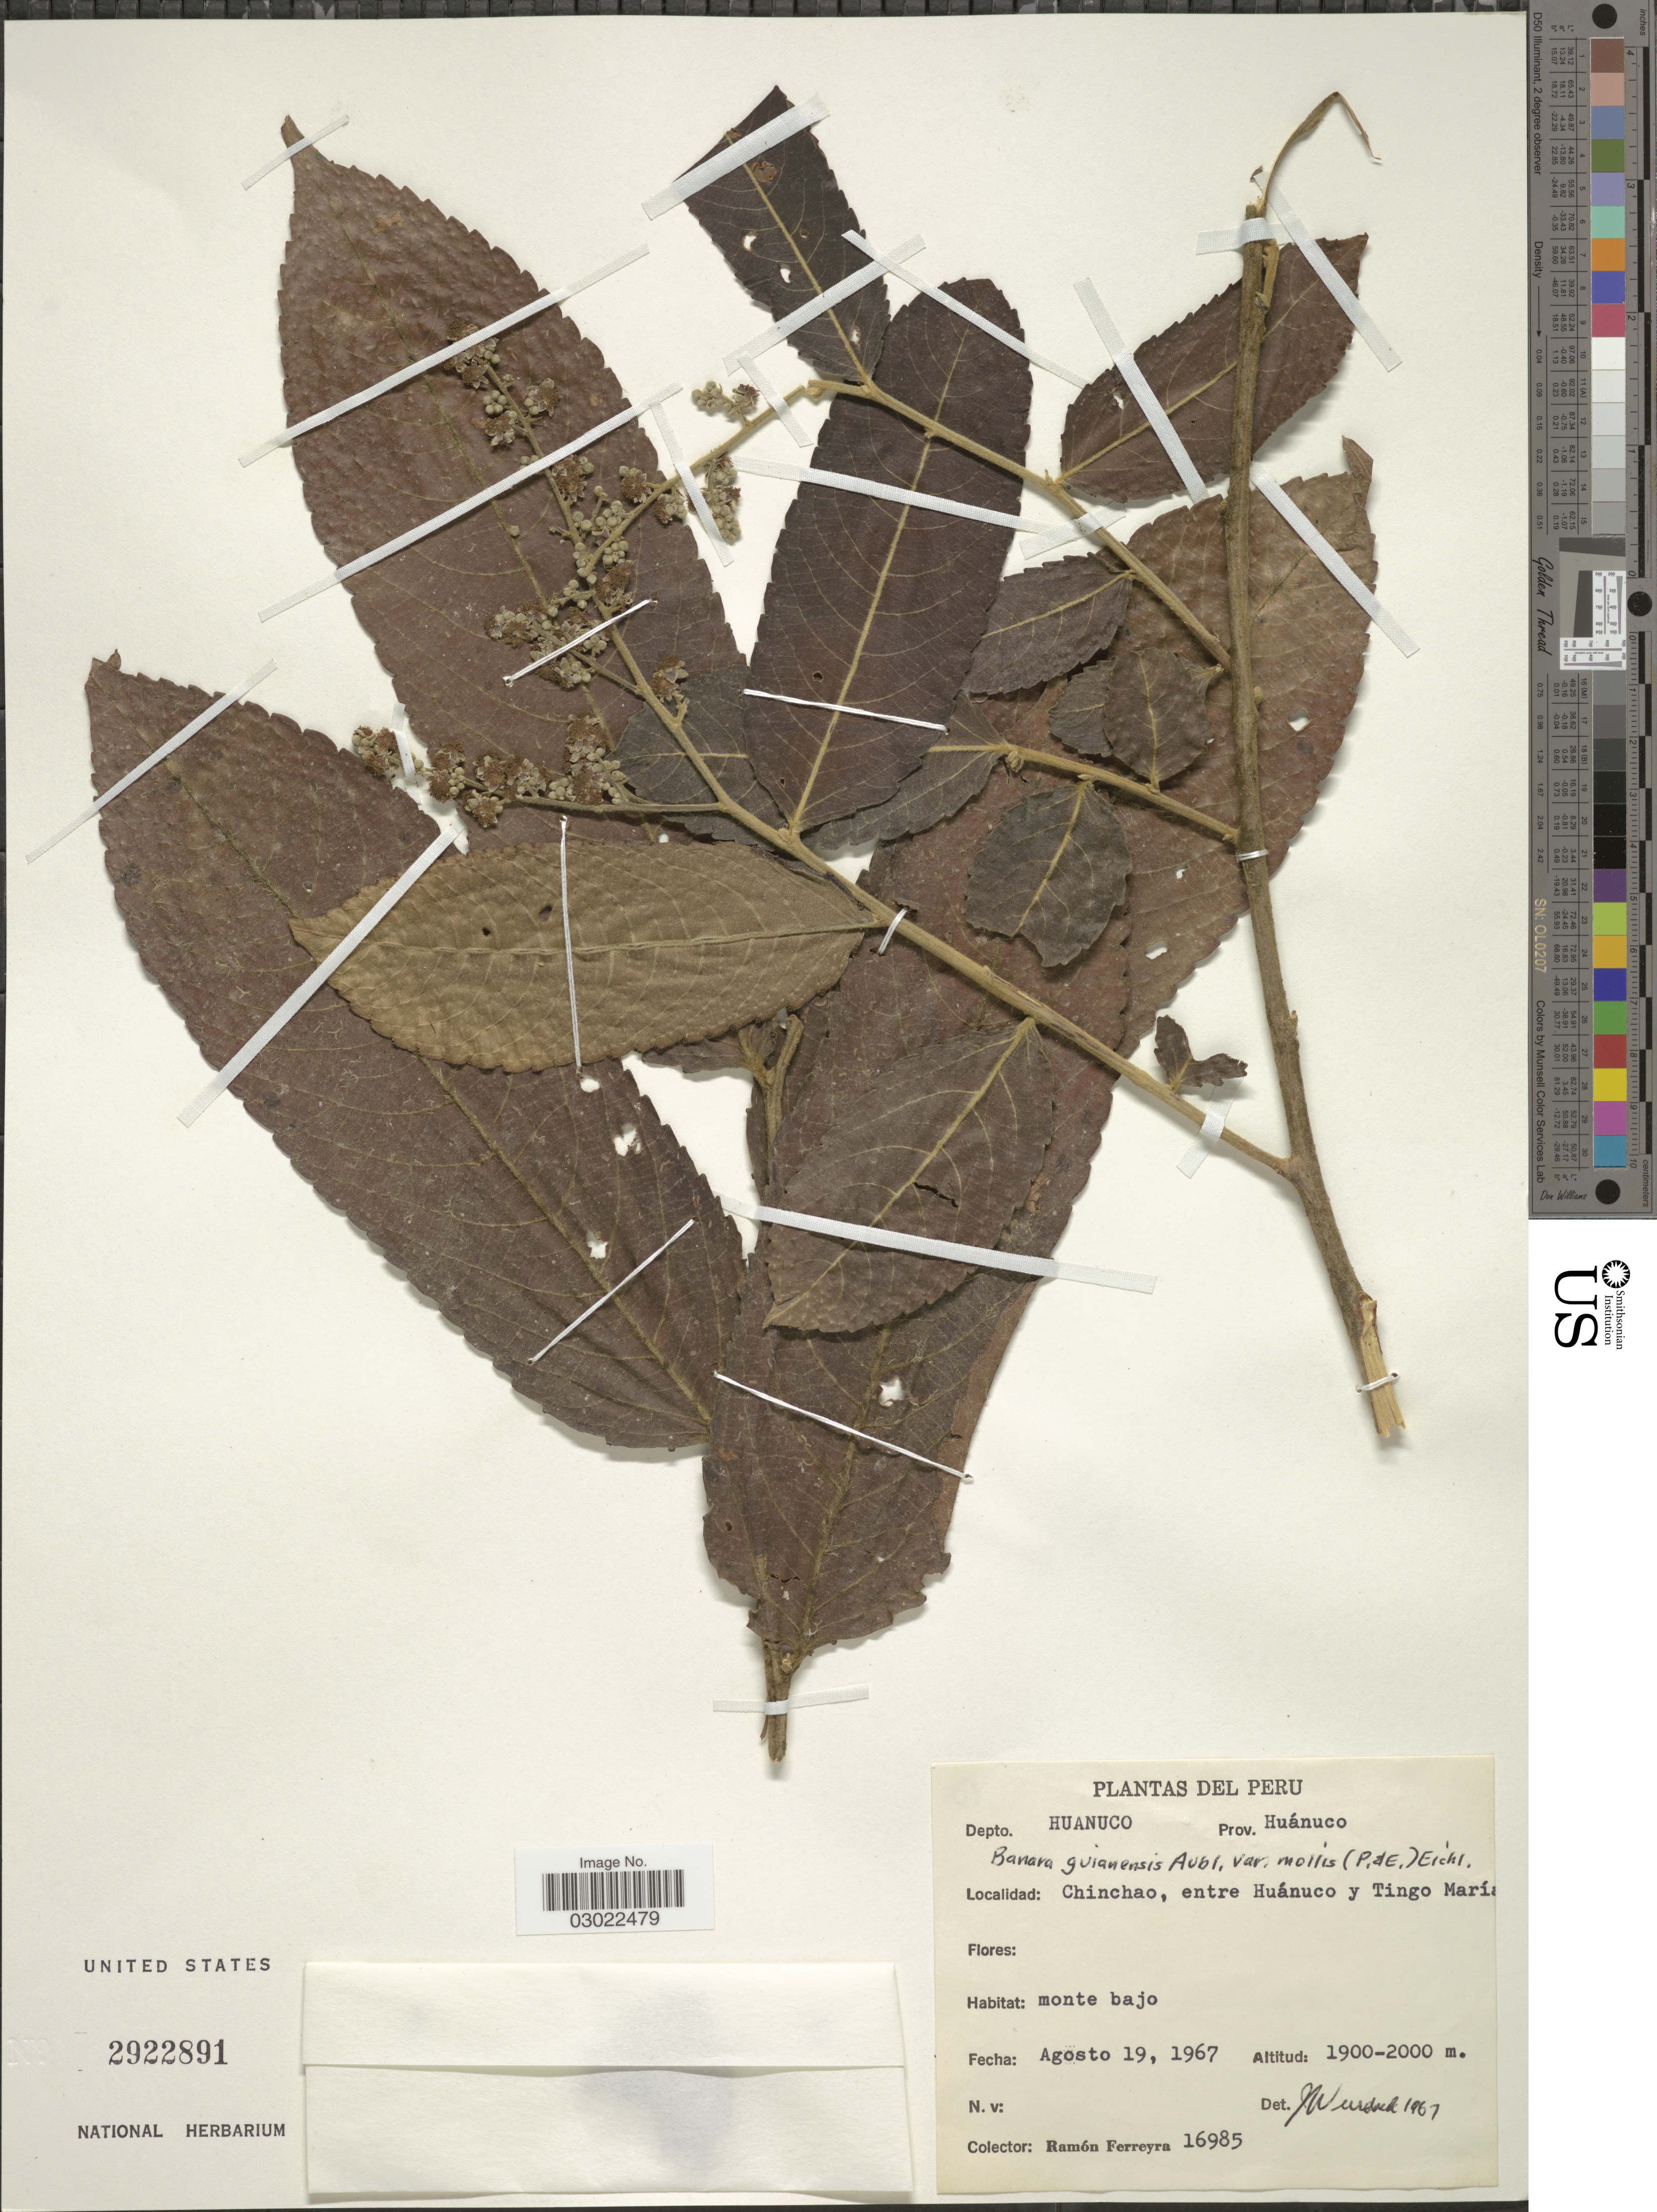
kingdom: Plantae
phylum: Tracheophyta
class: Magnoliopsida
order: Malpighiales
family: Salicaceae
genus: Banara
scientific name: Banara guianensis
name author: Aubl.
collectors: R. A. Ferreyra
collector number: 16985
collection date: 1967-08-19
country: Peru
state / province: Huánuco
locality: Depto. Huanuco. Prov. Huánuco. Chinchao, entre Huánuco y Tingo María.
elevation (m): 1900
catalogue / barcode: US 2922891